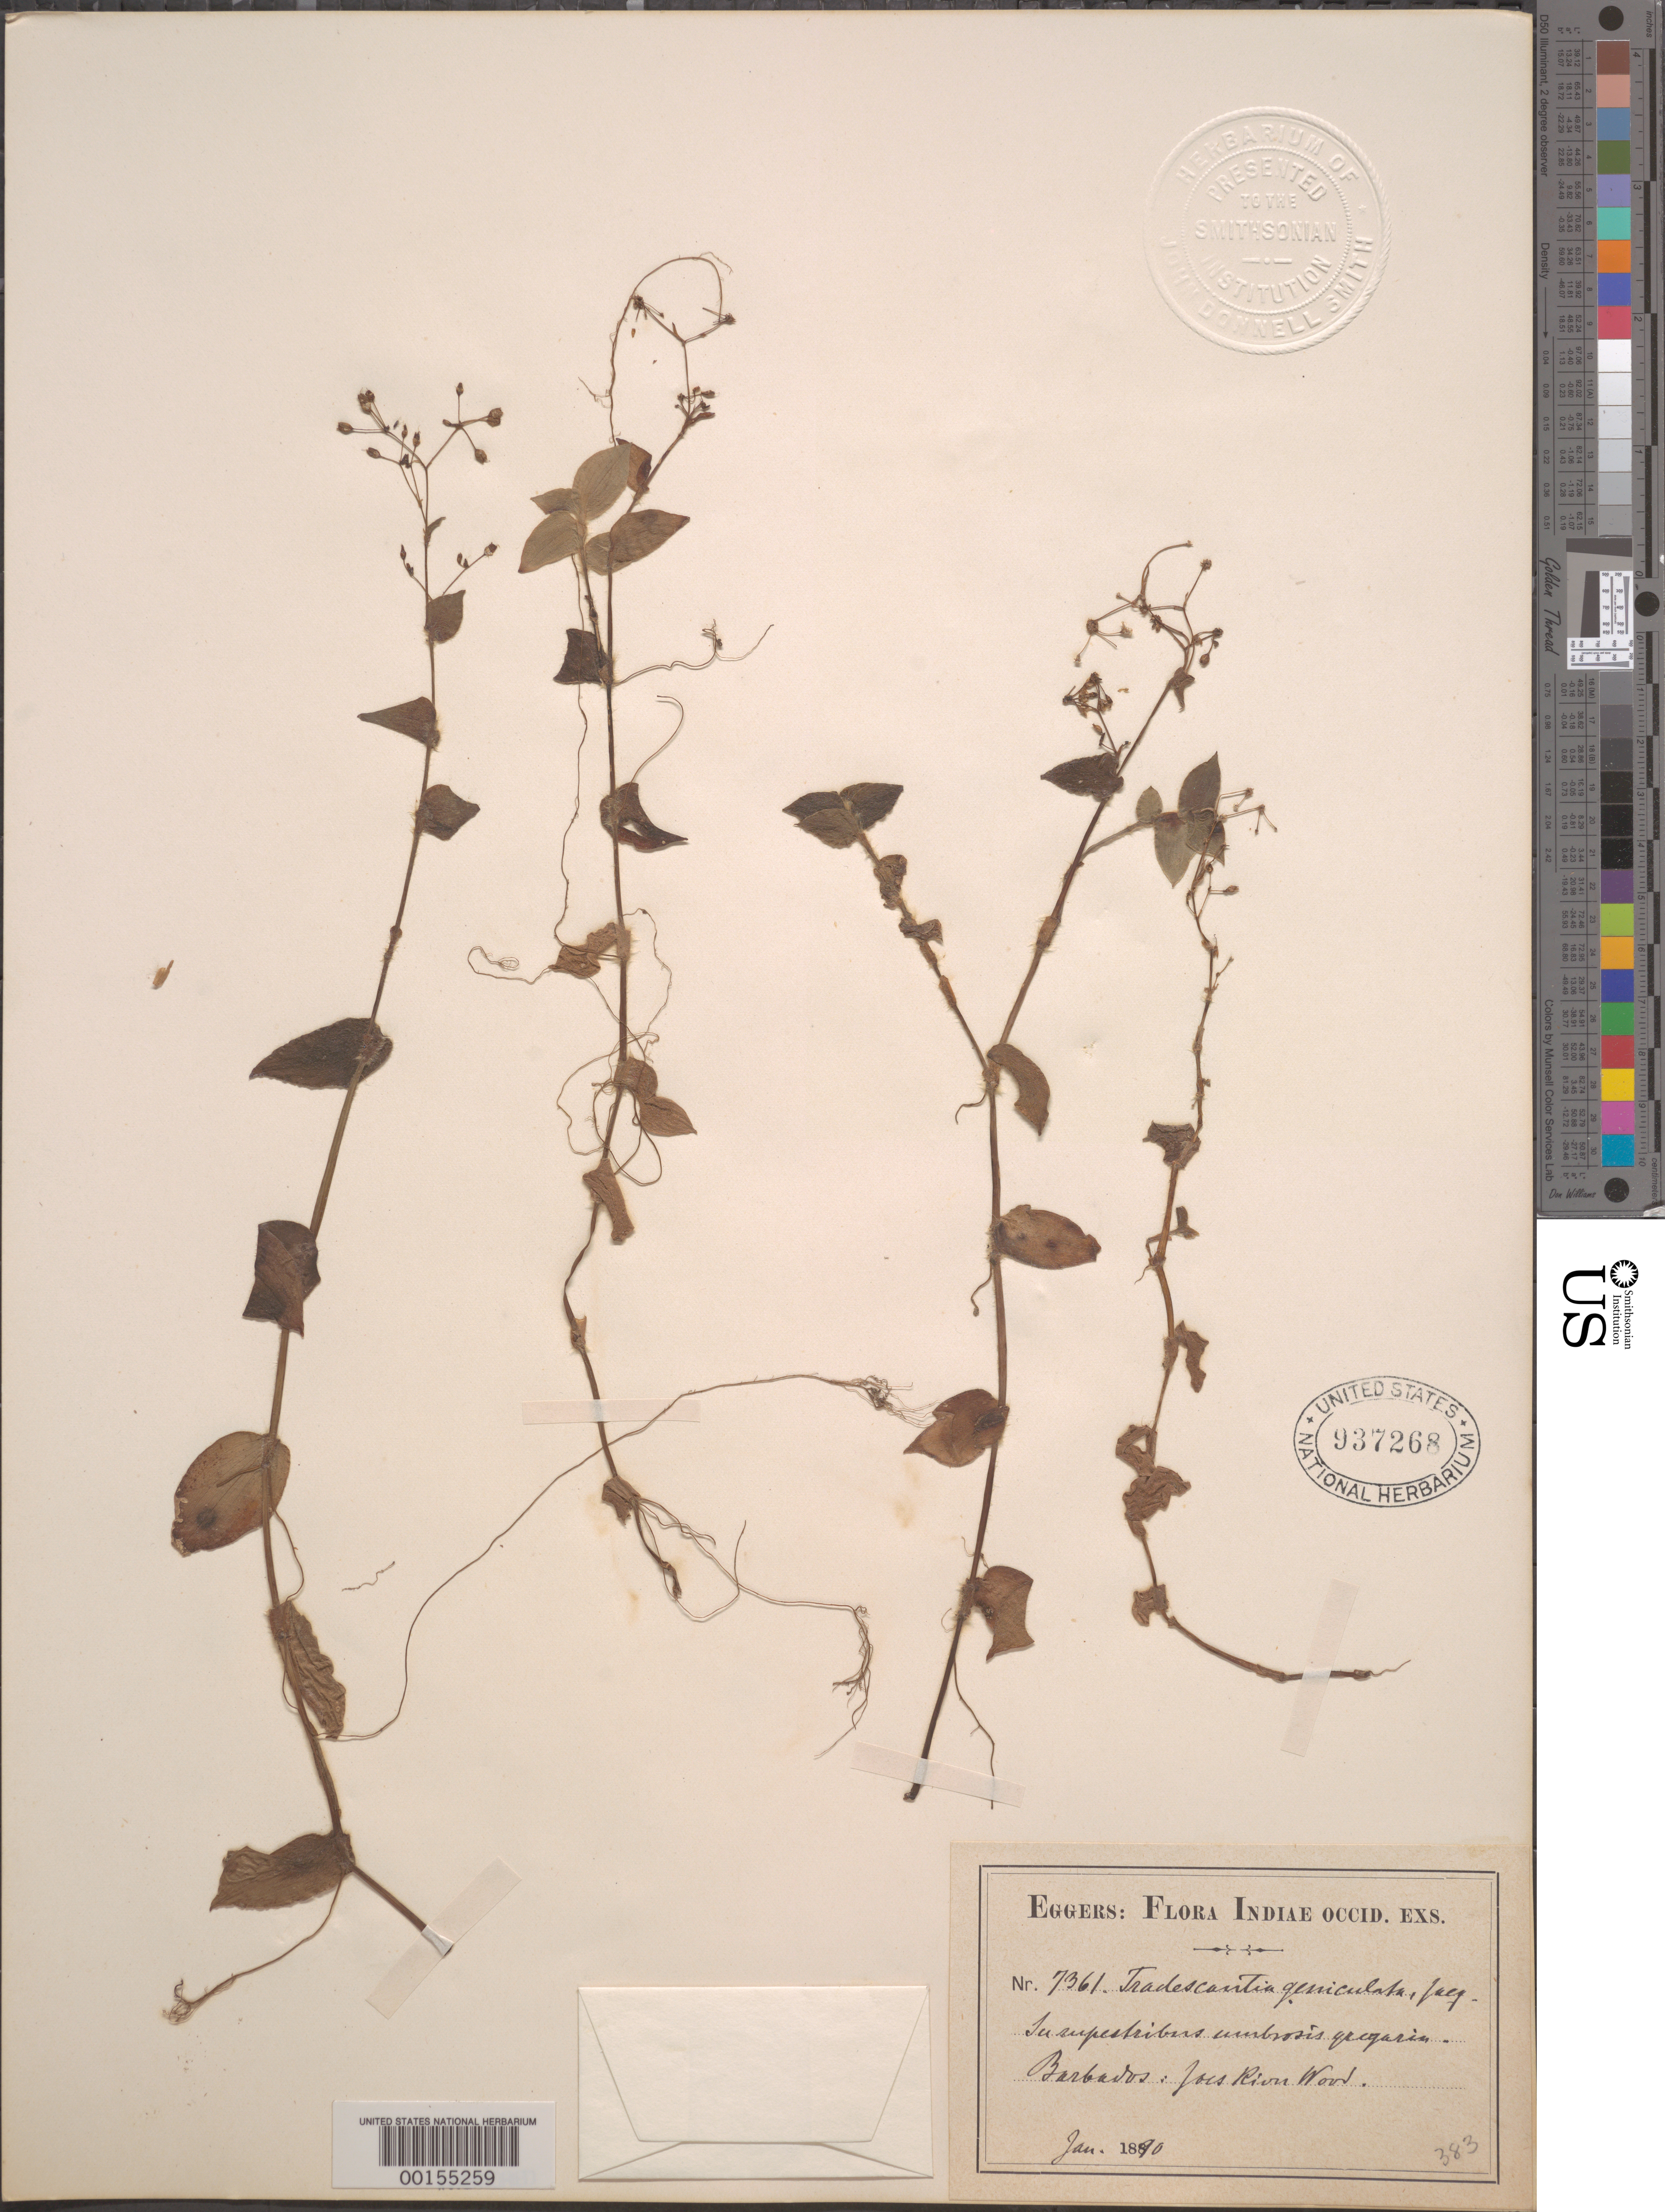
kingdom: Plantae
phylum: Tracheophyta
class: Liliopsida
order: Commelinales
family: Commelinaceae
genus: Gibasis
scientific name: Gibasis pauciflora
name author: (Urb. & Ekman) D.R. Hunt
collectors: H. F. A. von Eggers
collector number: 7361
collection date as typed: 01 1890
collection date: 1890-01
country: Barbados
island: Windward Is.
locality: Joes river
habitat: Woods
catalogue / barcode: US 937268